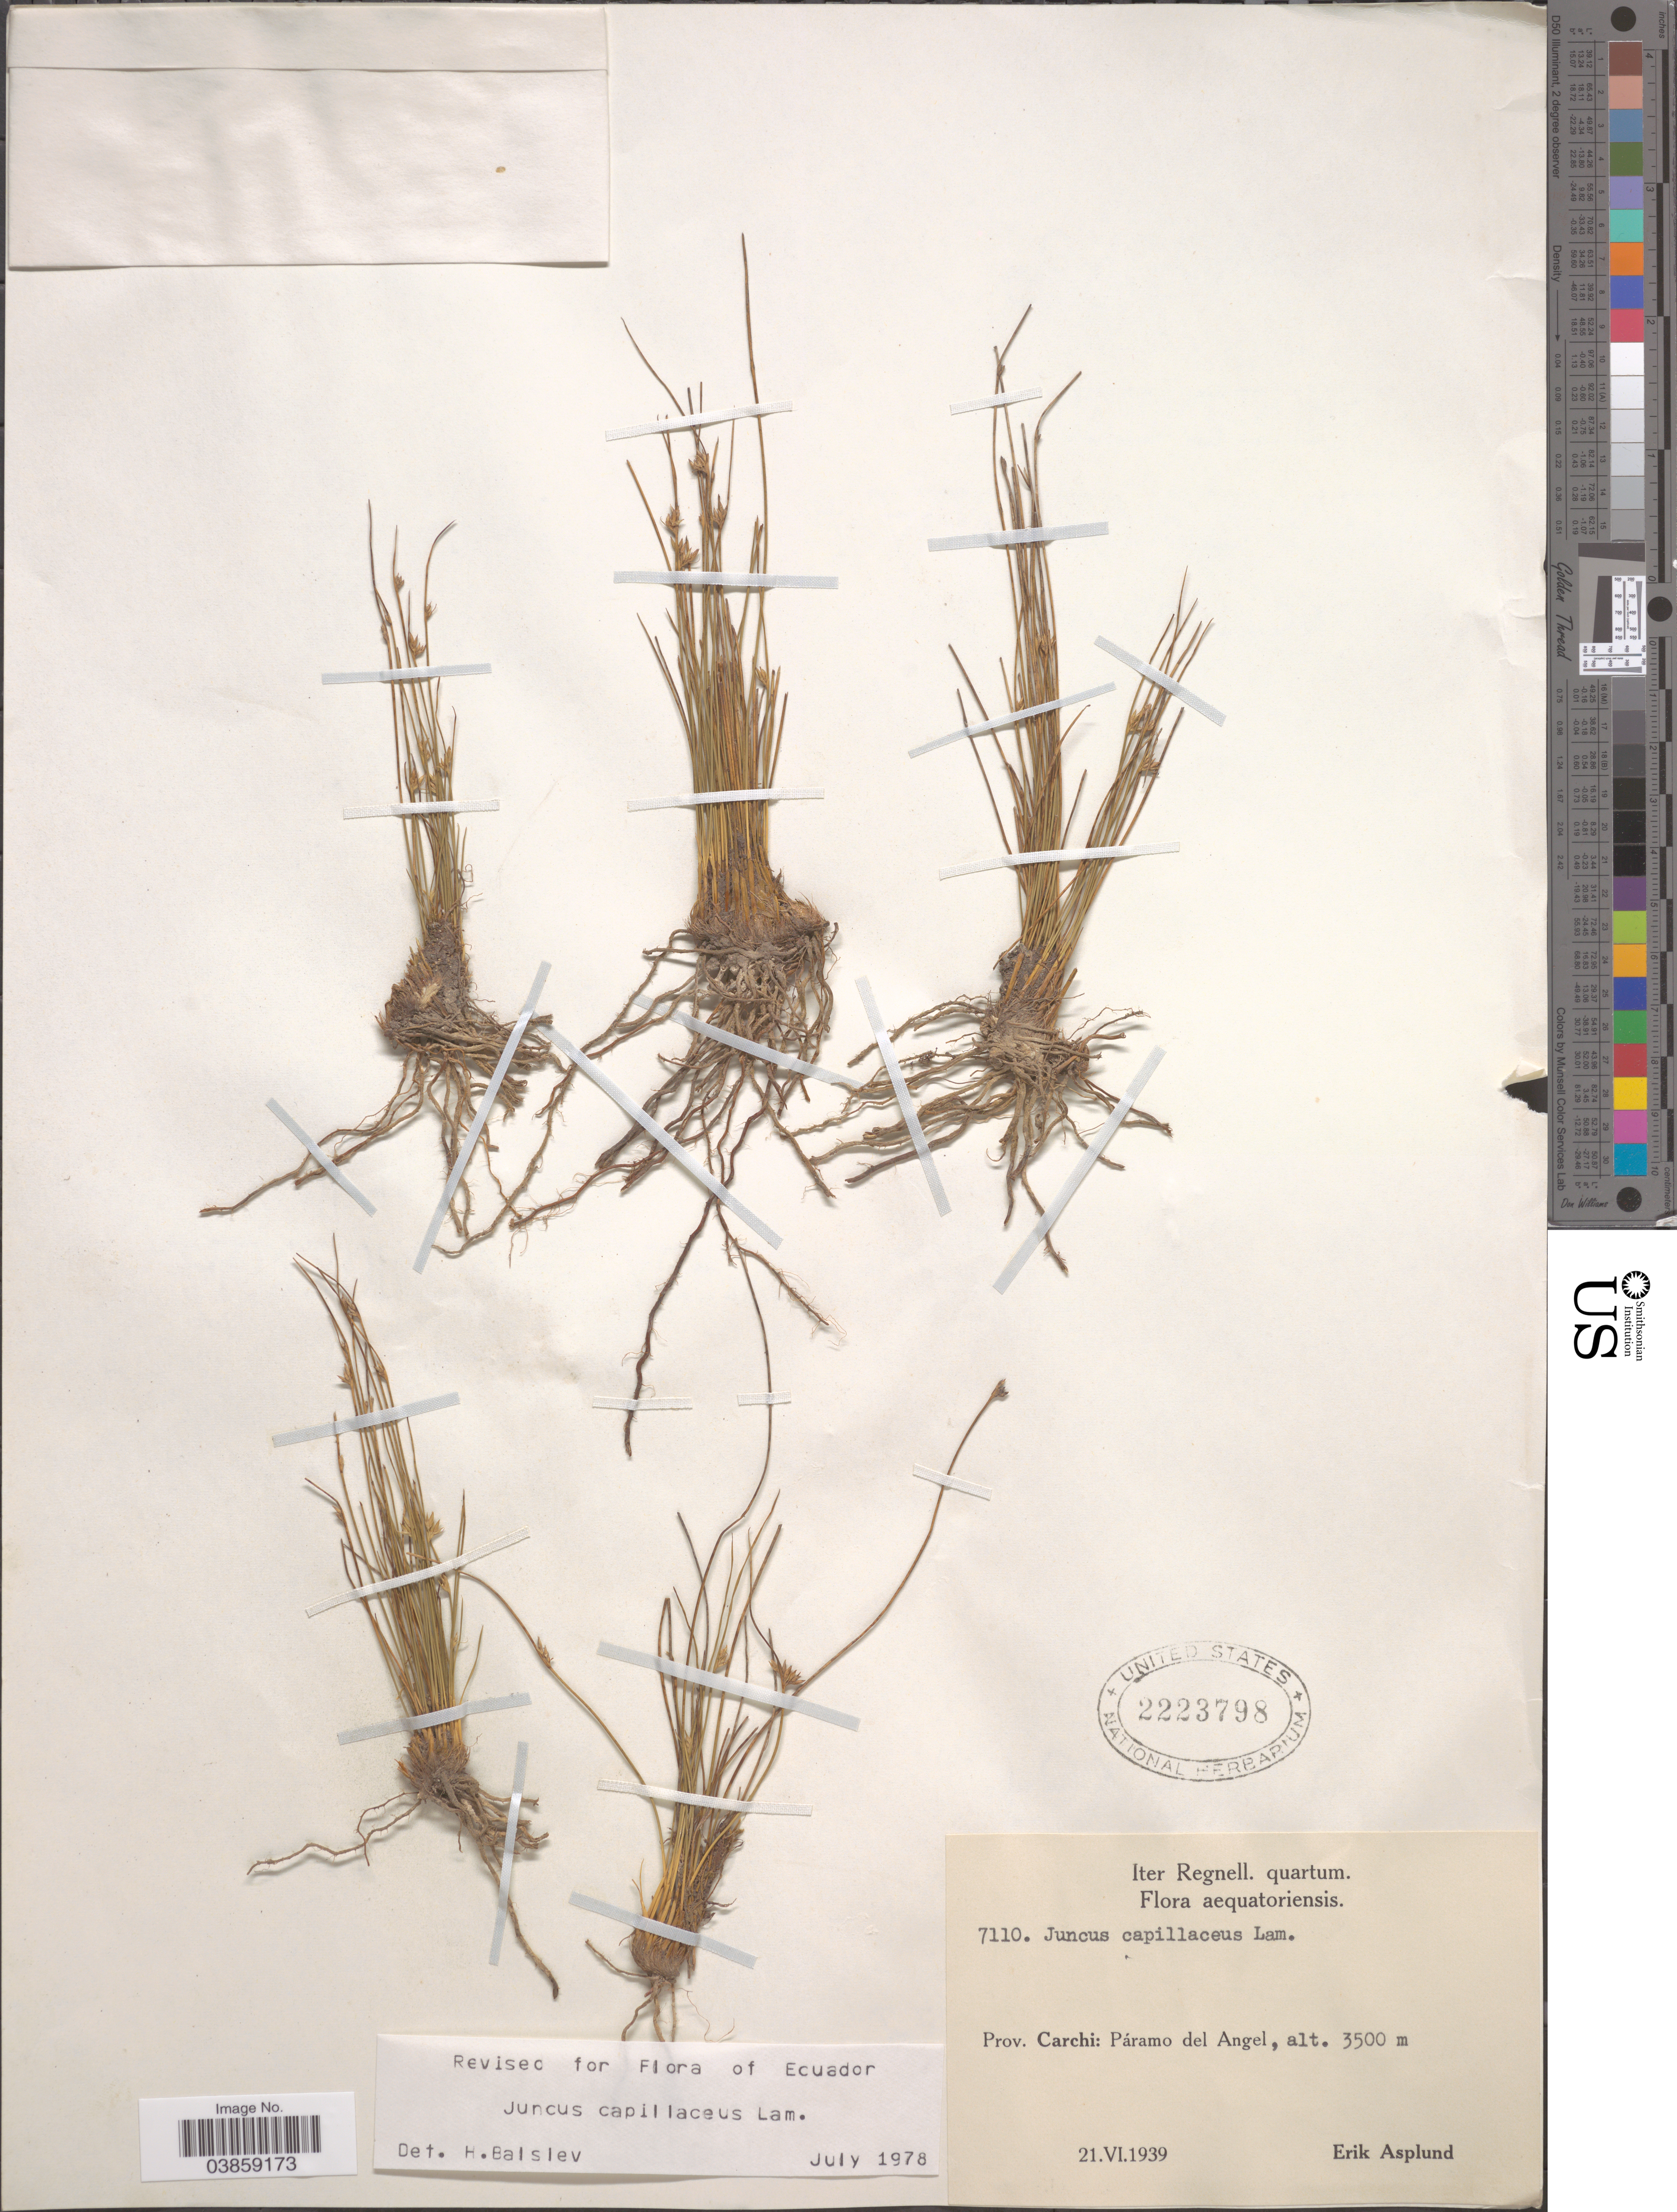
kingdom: Plantae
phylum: Tracheophyta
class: Liliopsida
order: Poales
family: Juncaceae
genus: Juncus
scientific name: Juncus capillaceus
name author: Lam.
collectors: E. Asplund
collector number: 7110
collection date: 1939-06-21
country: Ecuador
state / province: Carchi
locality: Páramo del Angel.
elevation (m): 3500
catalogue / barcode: US 2223798